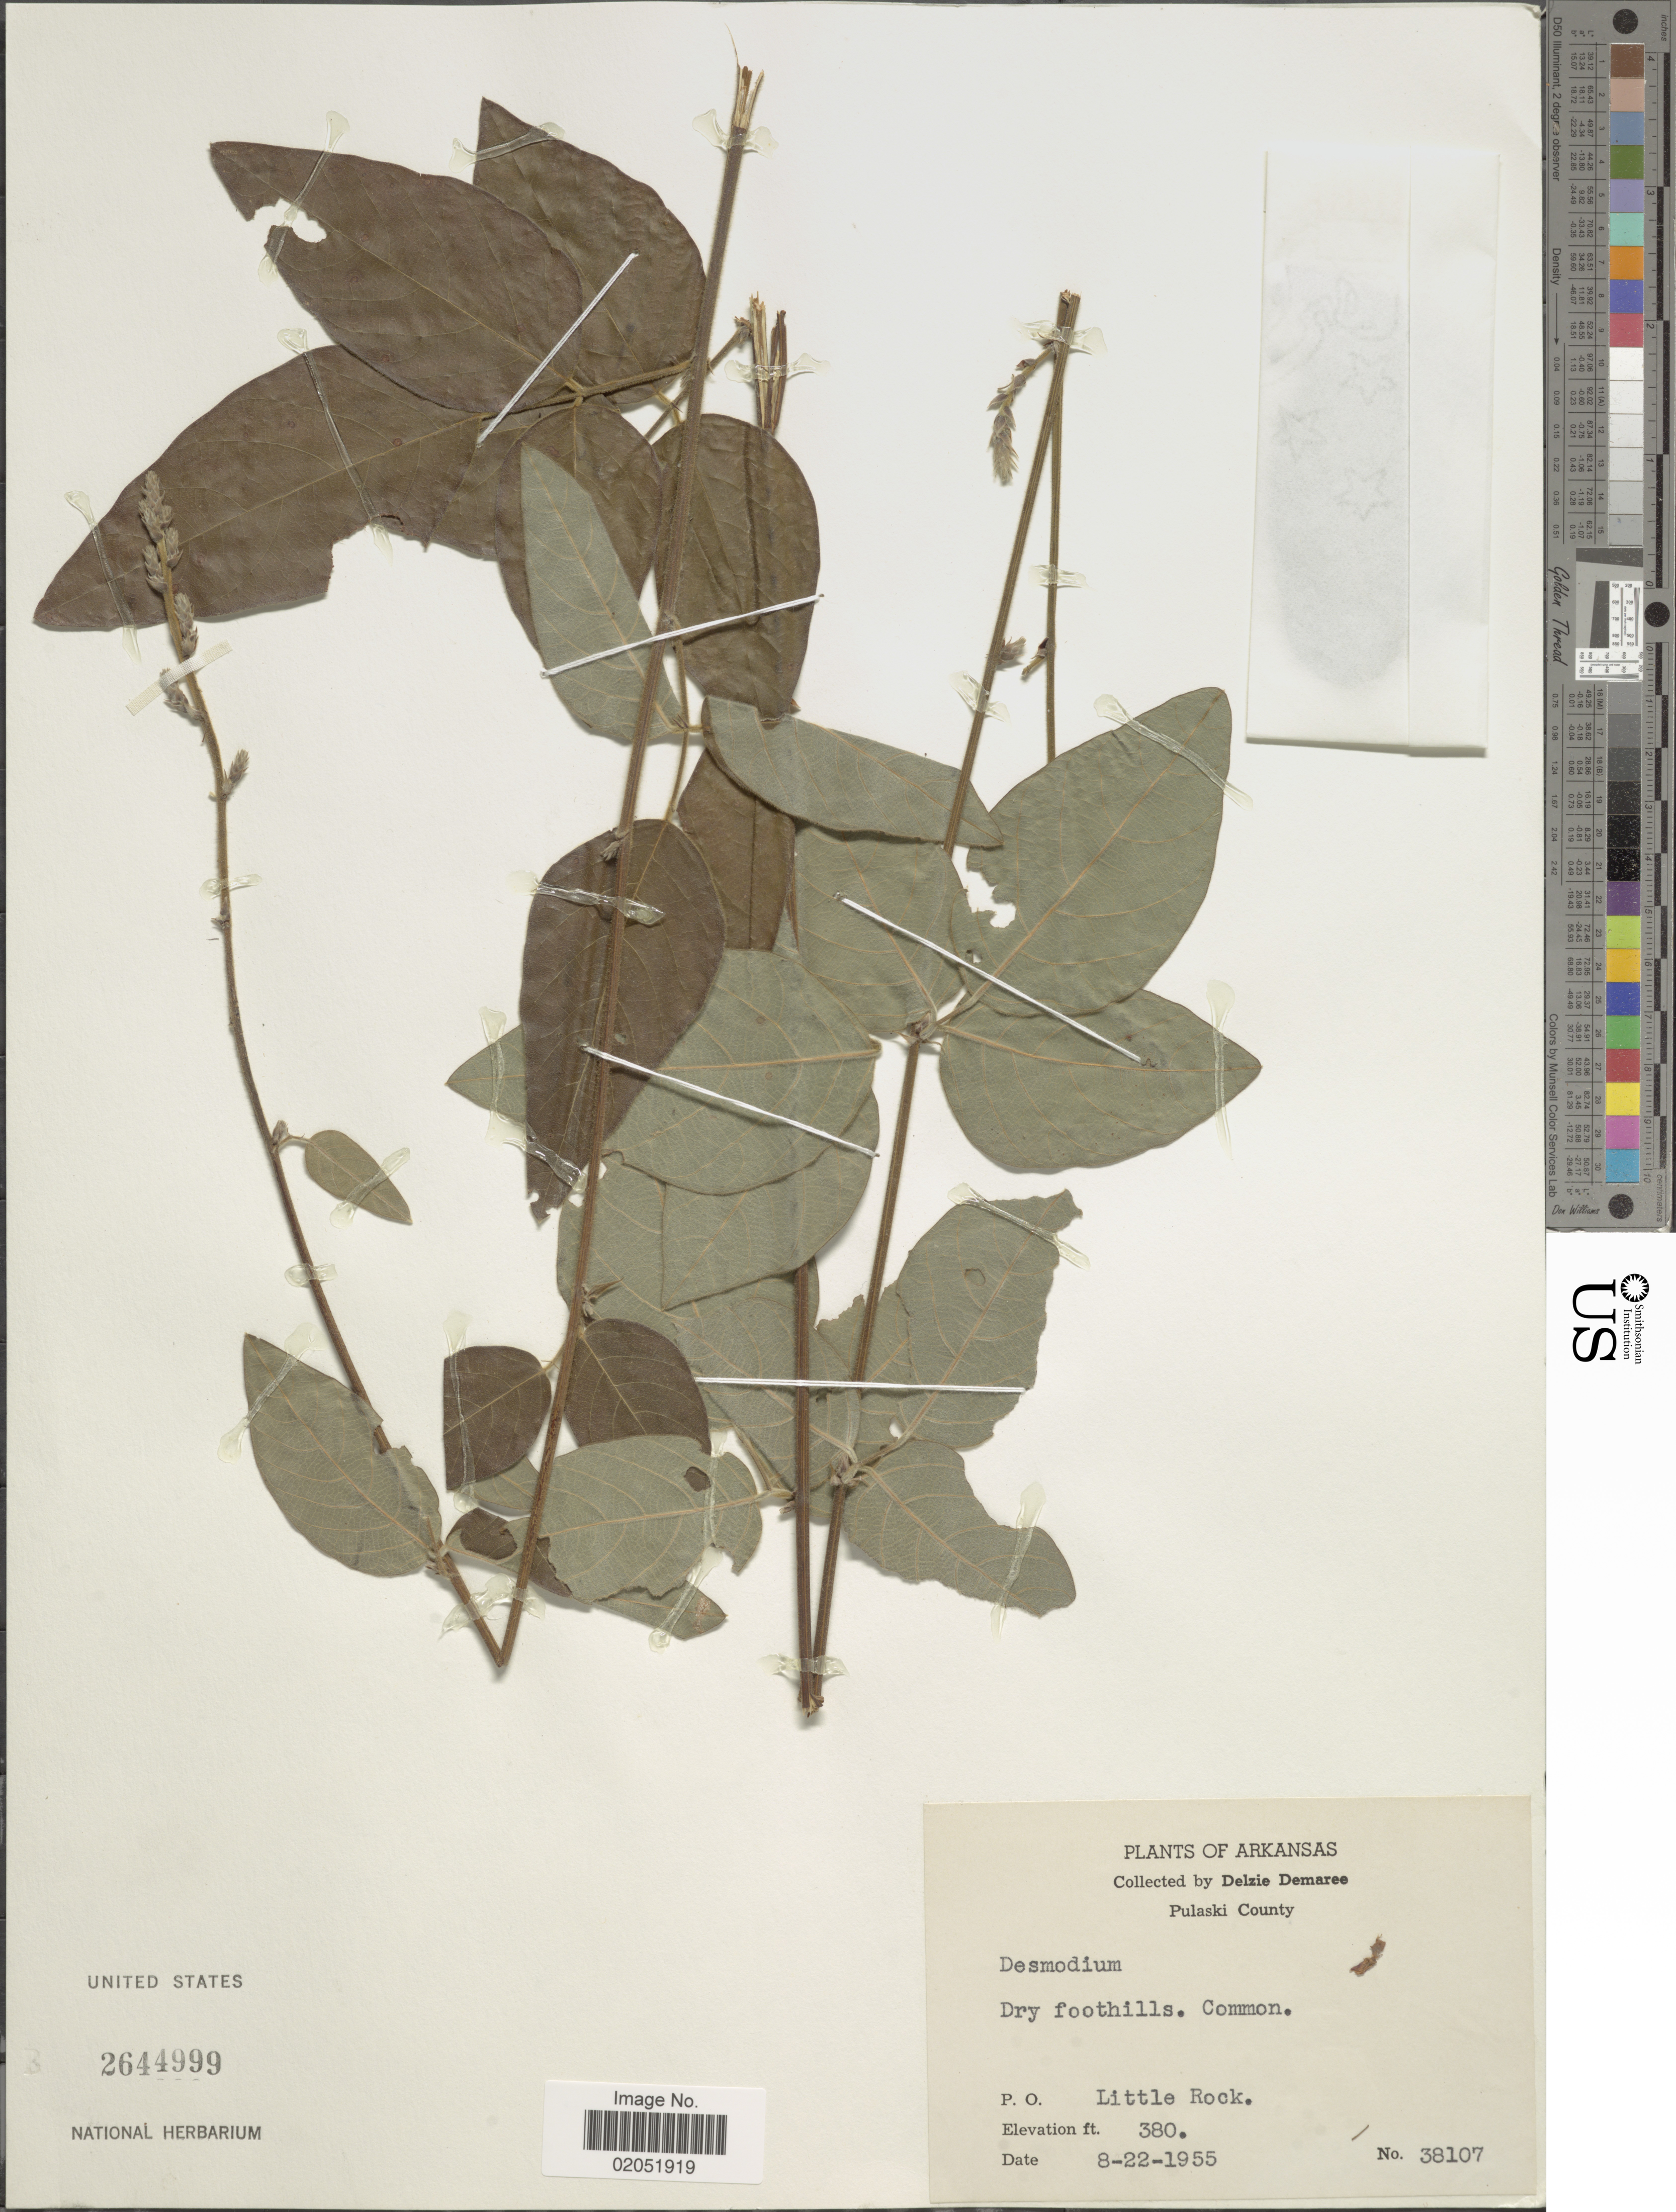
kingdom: Plantae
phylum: Tracheophyta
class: Magnoliopsida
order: Fabales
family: Fabaceae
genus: Desmodium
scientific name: Desmodium sp.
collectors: D. Demaree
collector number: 38107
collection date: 1955-08-22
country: United States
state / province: Arkansas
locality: Arkansas, Little Rock.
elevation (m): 116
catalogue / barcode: US 2644999